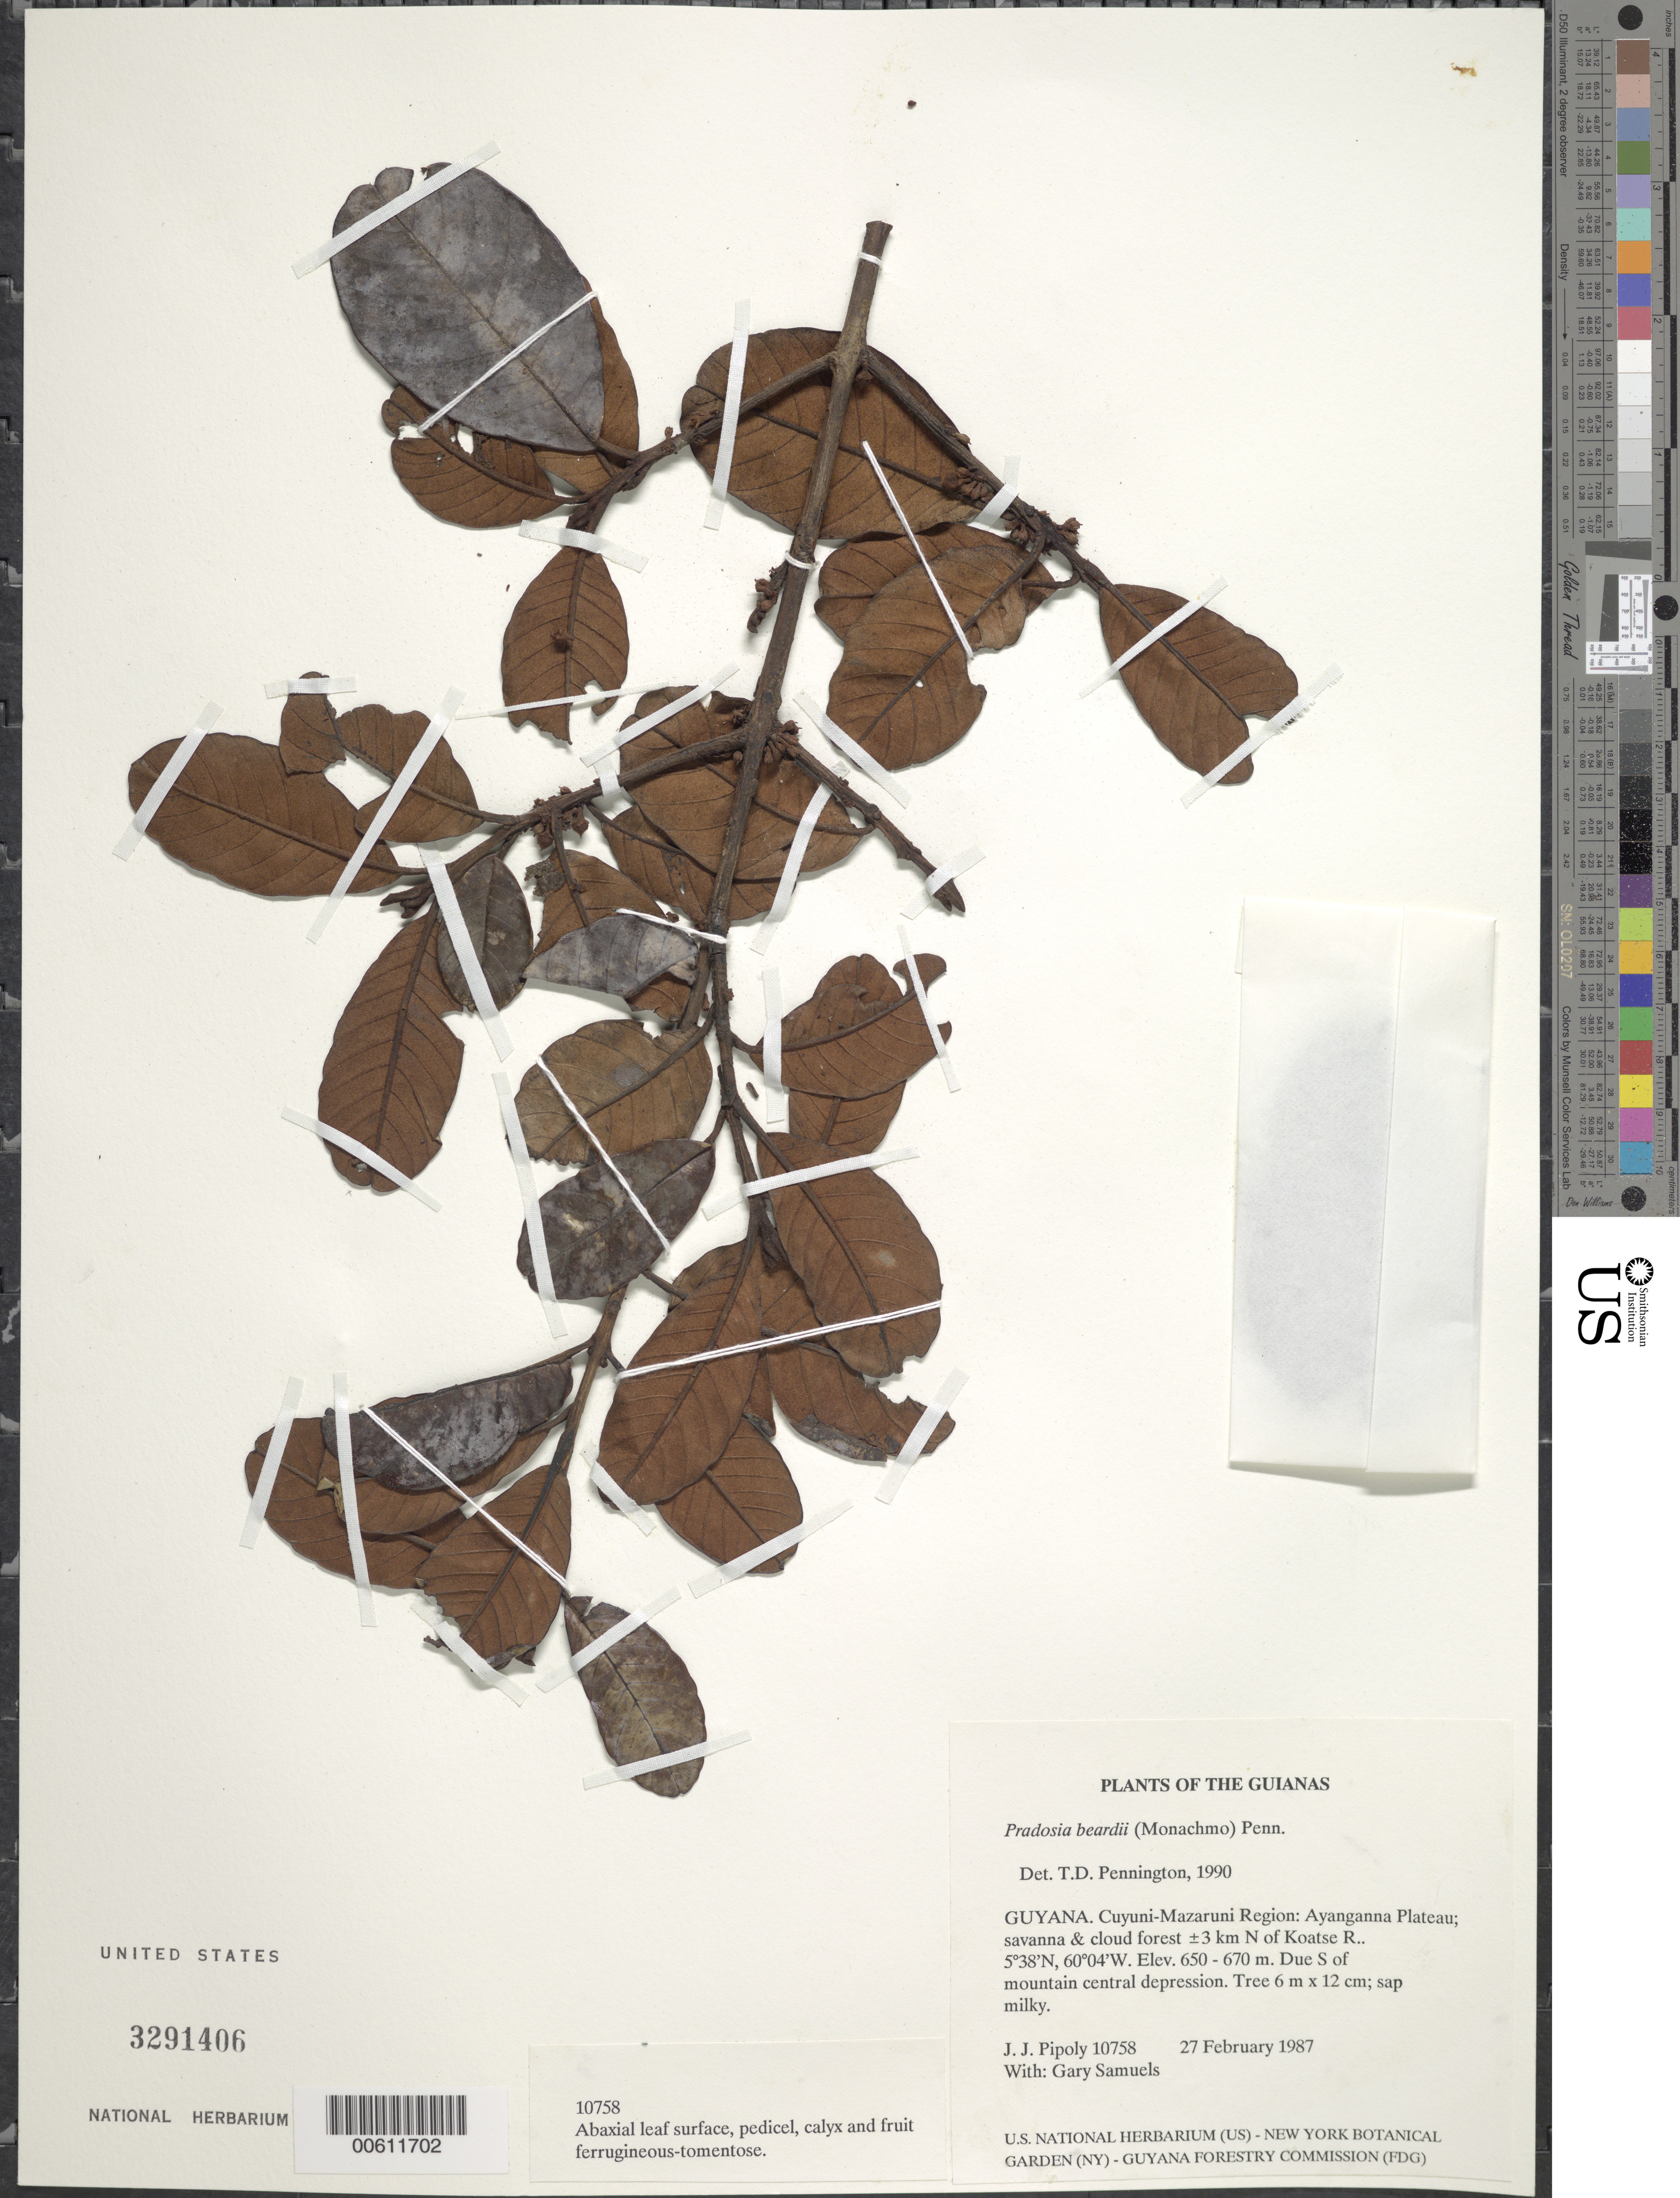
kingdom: Plantae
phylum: Tracheophyta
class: Magnoliopsida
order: Ericales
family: Sapotaceae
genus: Pradosia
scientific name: Pradosia beardii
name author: (Monach.) T.D. Penn.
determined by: Pennington, T. D., (K)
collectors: J. J. Pipoly & G. Bacchus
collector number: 10758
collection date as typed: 27 February 1987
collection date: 1987-02-27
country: Guyana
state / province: Cuyuni-Mazaruni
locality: Ayanganna Plateau; ±3 km N of Koatse R, due S of mountain central depression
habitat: Savanna and cloud forest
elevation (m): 650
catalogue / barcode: US 3291406